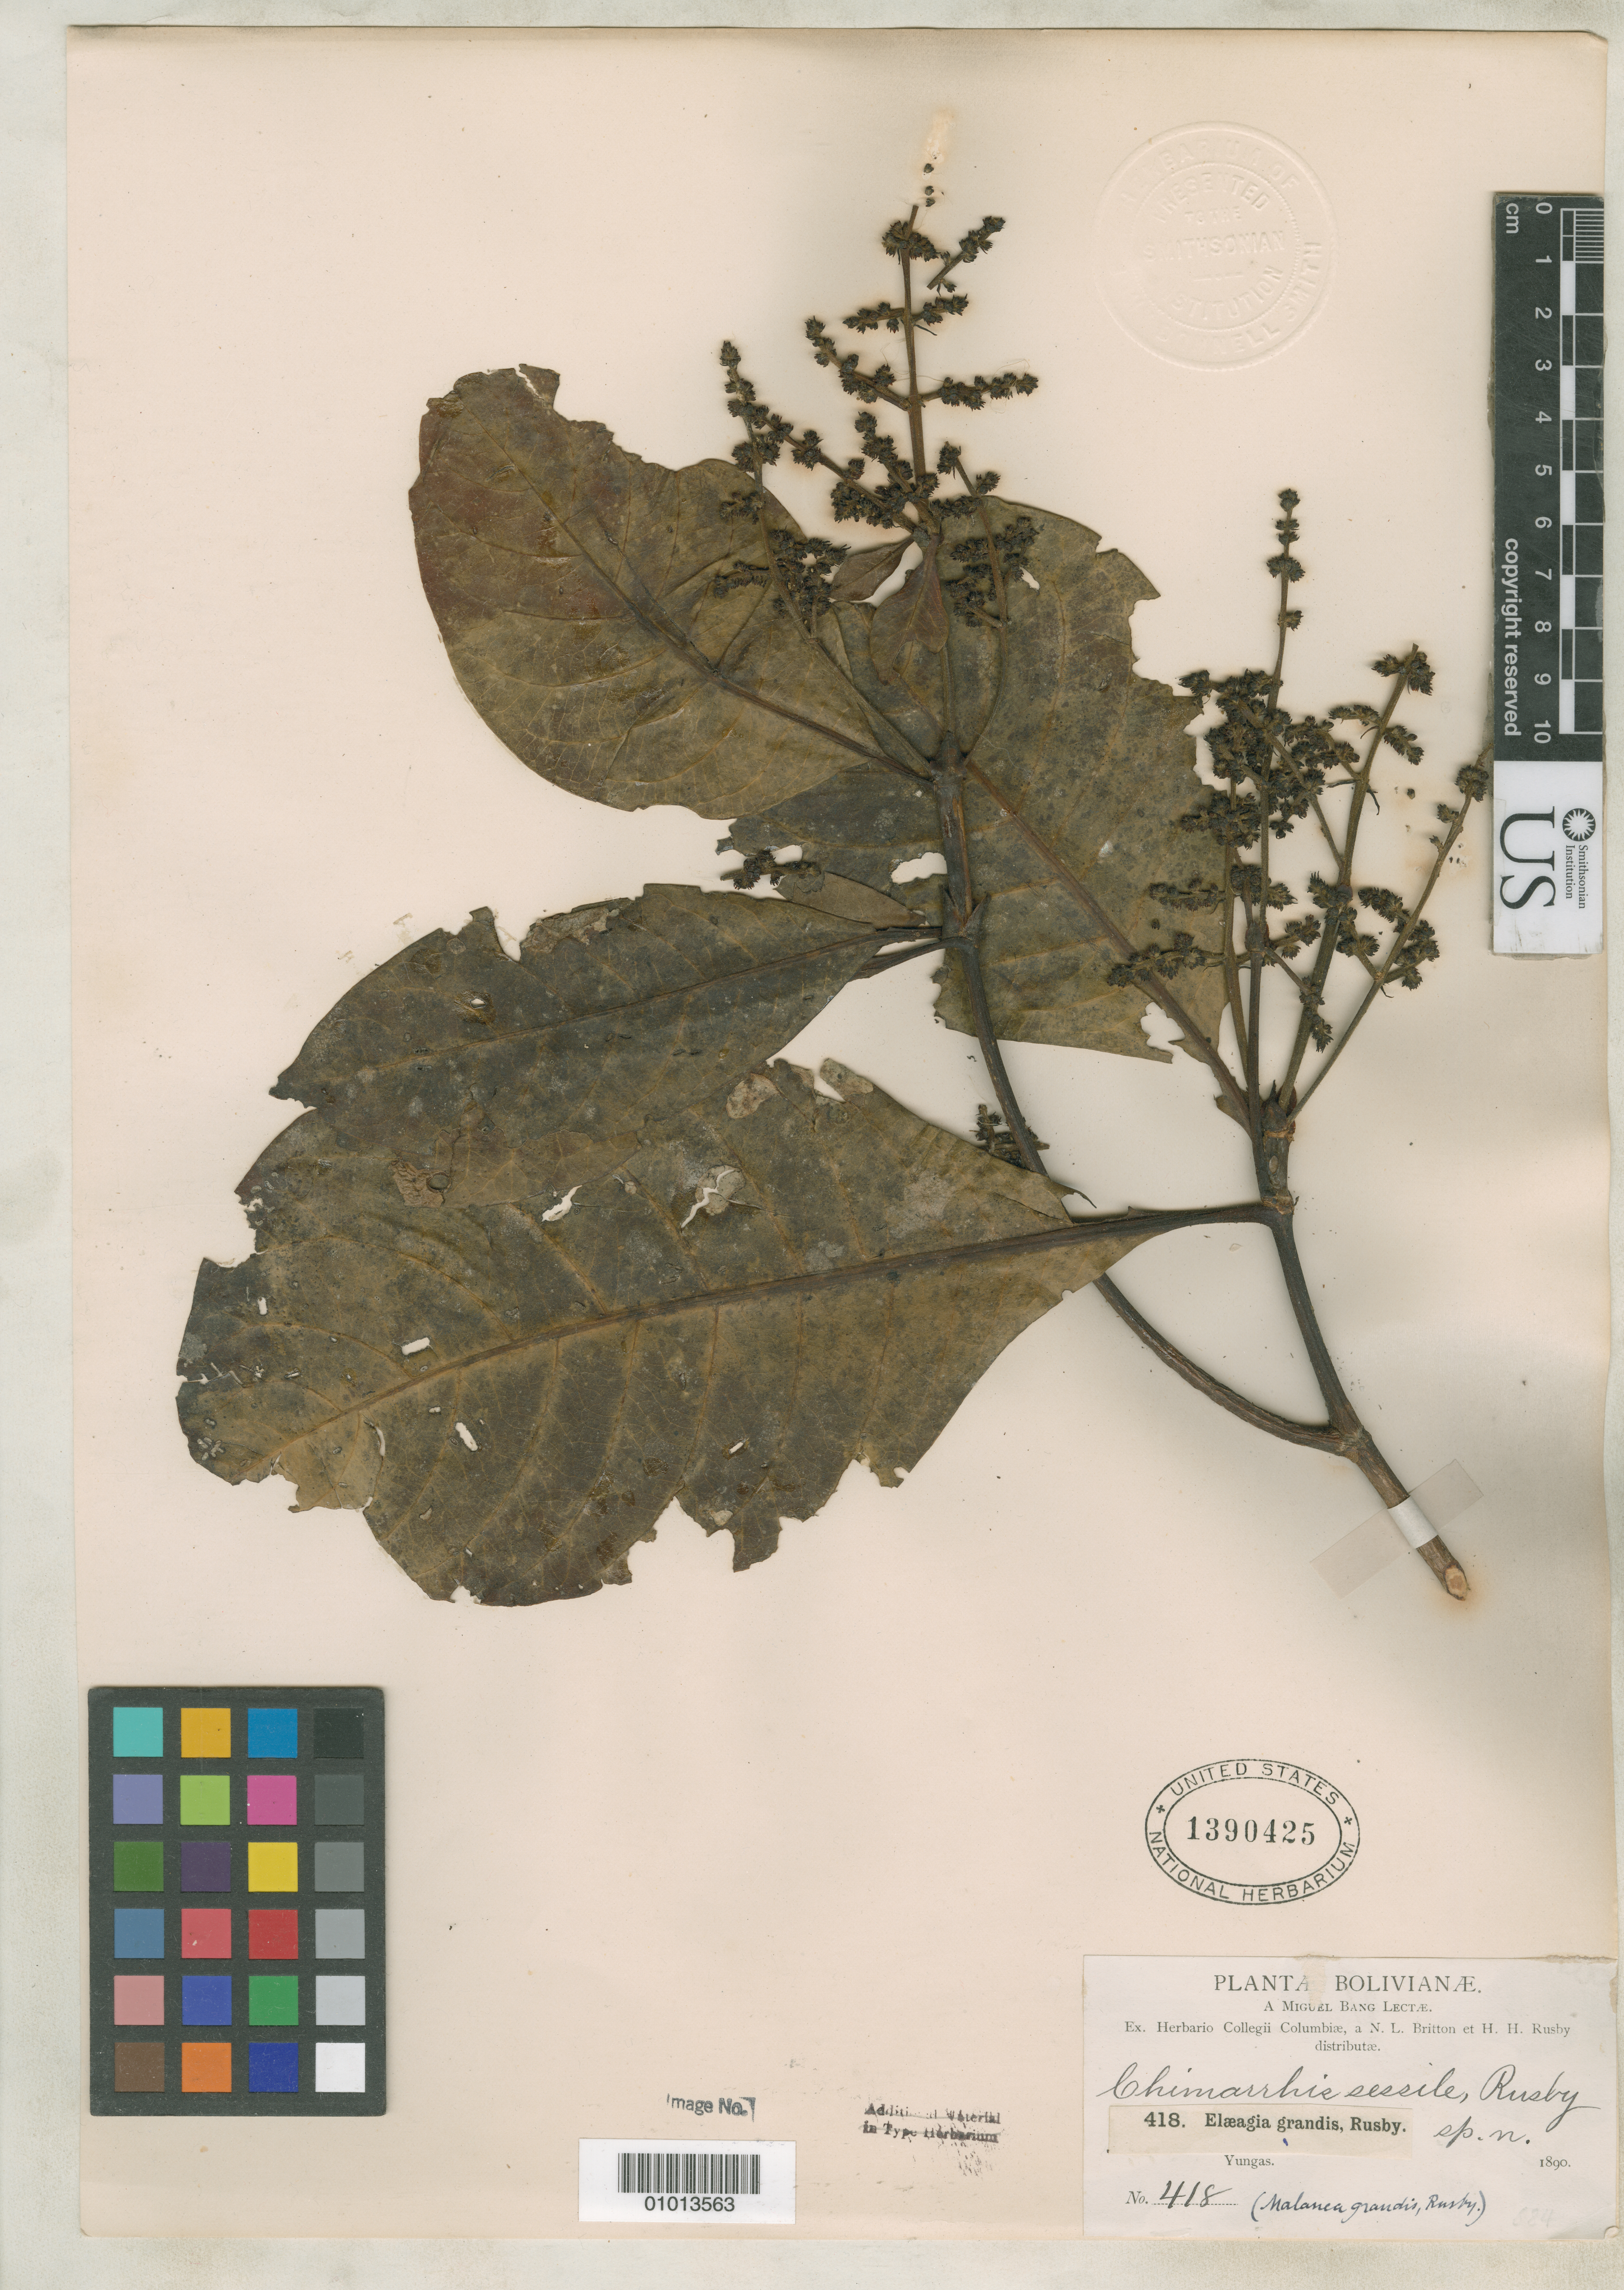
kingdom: Plantae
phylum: Tracheophyta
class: Magnoliopsida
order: Gentianales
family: Rubiaceae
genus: Malanea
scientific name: Malanea grandis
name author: Rusby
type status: Isotype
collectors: M. Bang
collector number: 418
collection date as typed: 1890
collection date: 1890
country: Bolivia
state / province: La Paz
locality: Yungas.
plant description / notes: Specimen ex John Donnell Smith herbarium.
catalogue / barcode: US 1390425